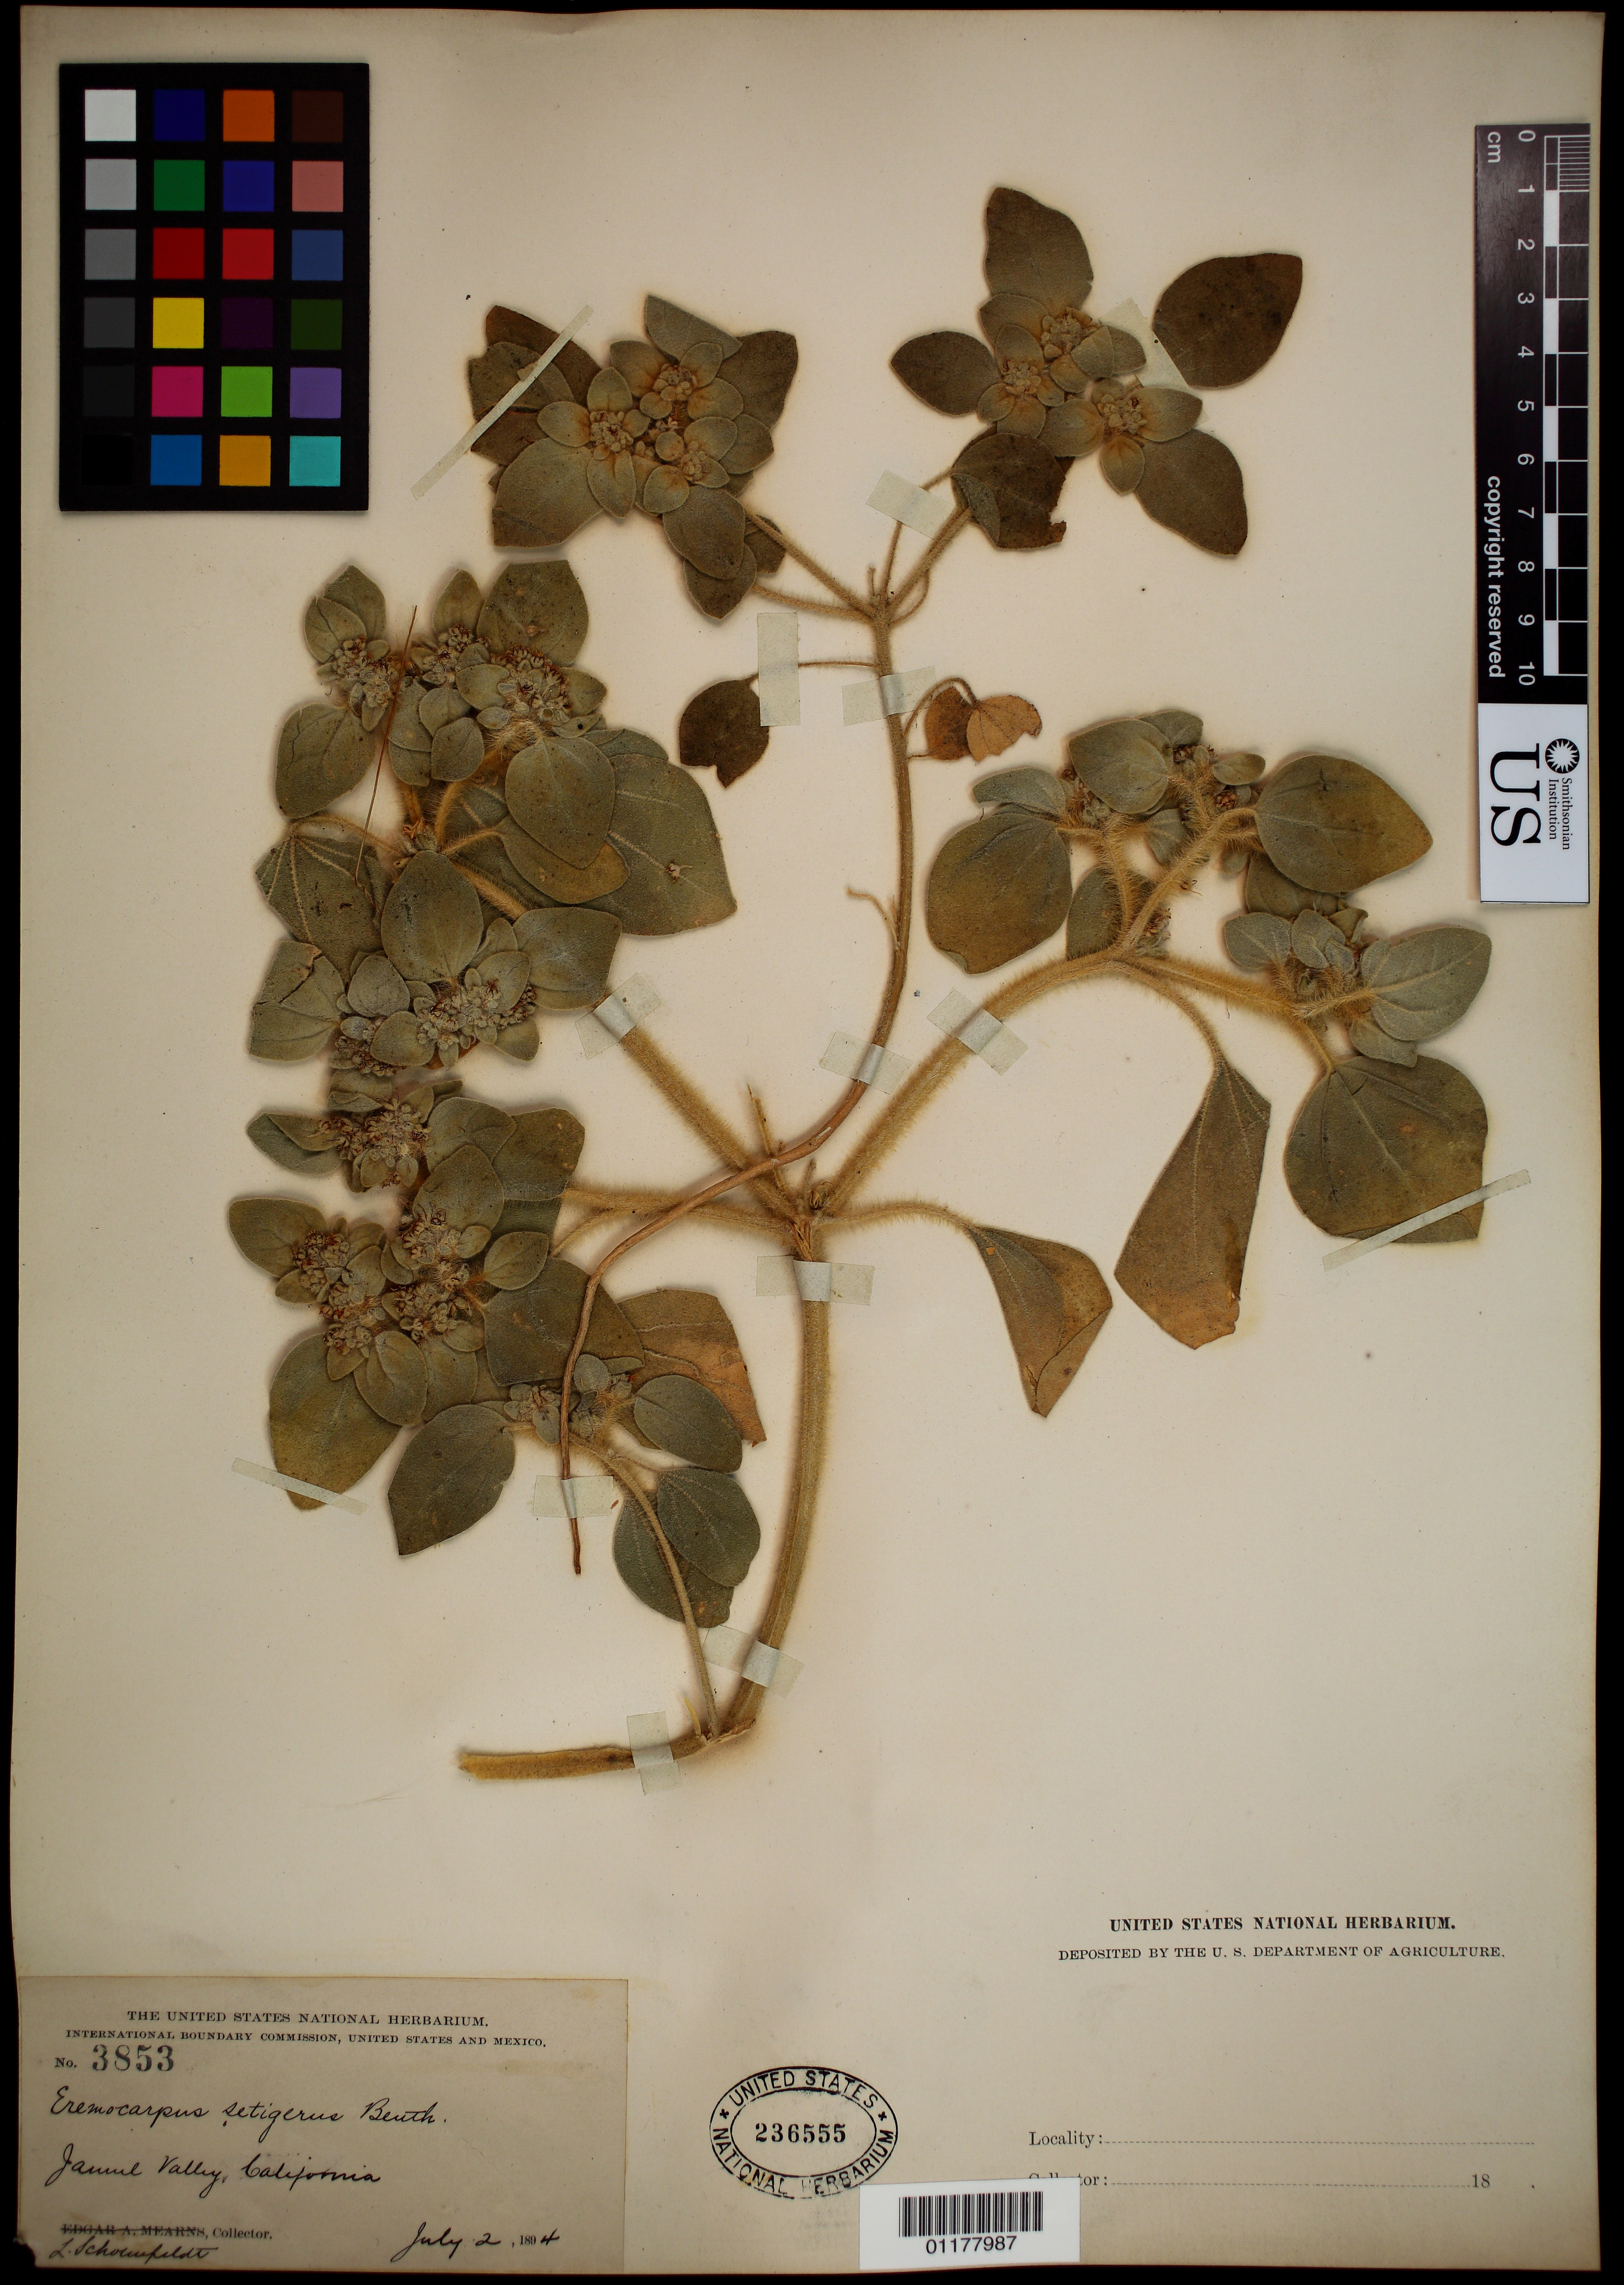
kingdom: Plantae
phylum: Tracheophyta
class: Magnoliopsida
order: Malpighiales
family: Euphorbiaceae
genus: Eremocarpus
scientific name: Eremocarpus setigerus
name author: (Hook.) Benth.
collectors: L. Schoenfeldt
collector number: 3853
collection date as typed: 02 Jul 1894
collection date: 1894-07-02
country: United States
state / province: California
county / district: San Diego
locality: Jamul Valley, California.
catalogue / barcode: US 236555